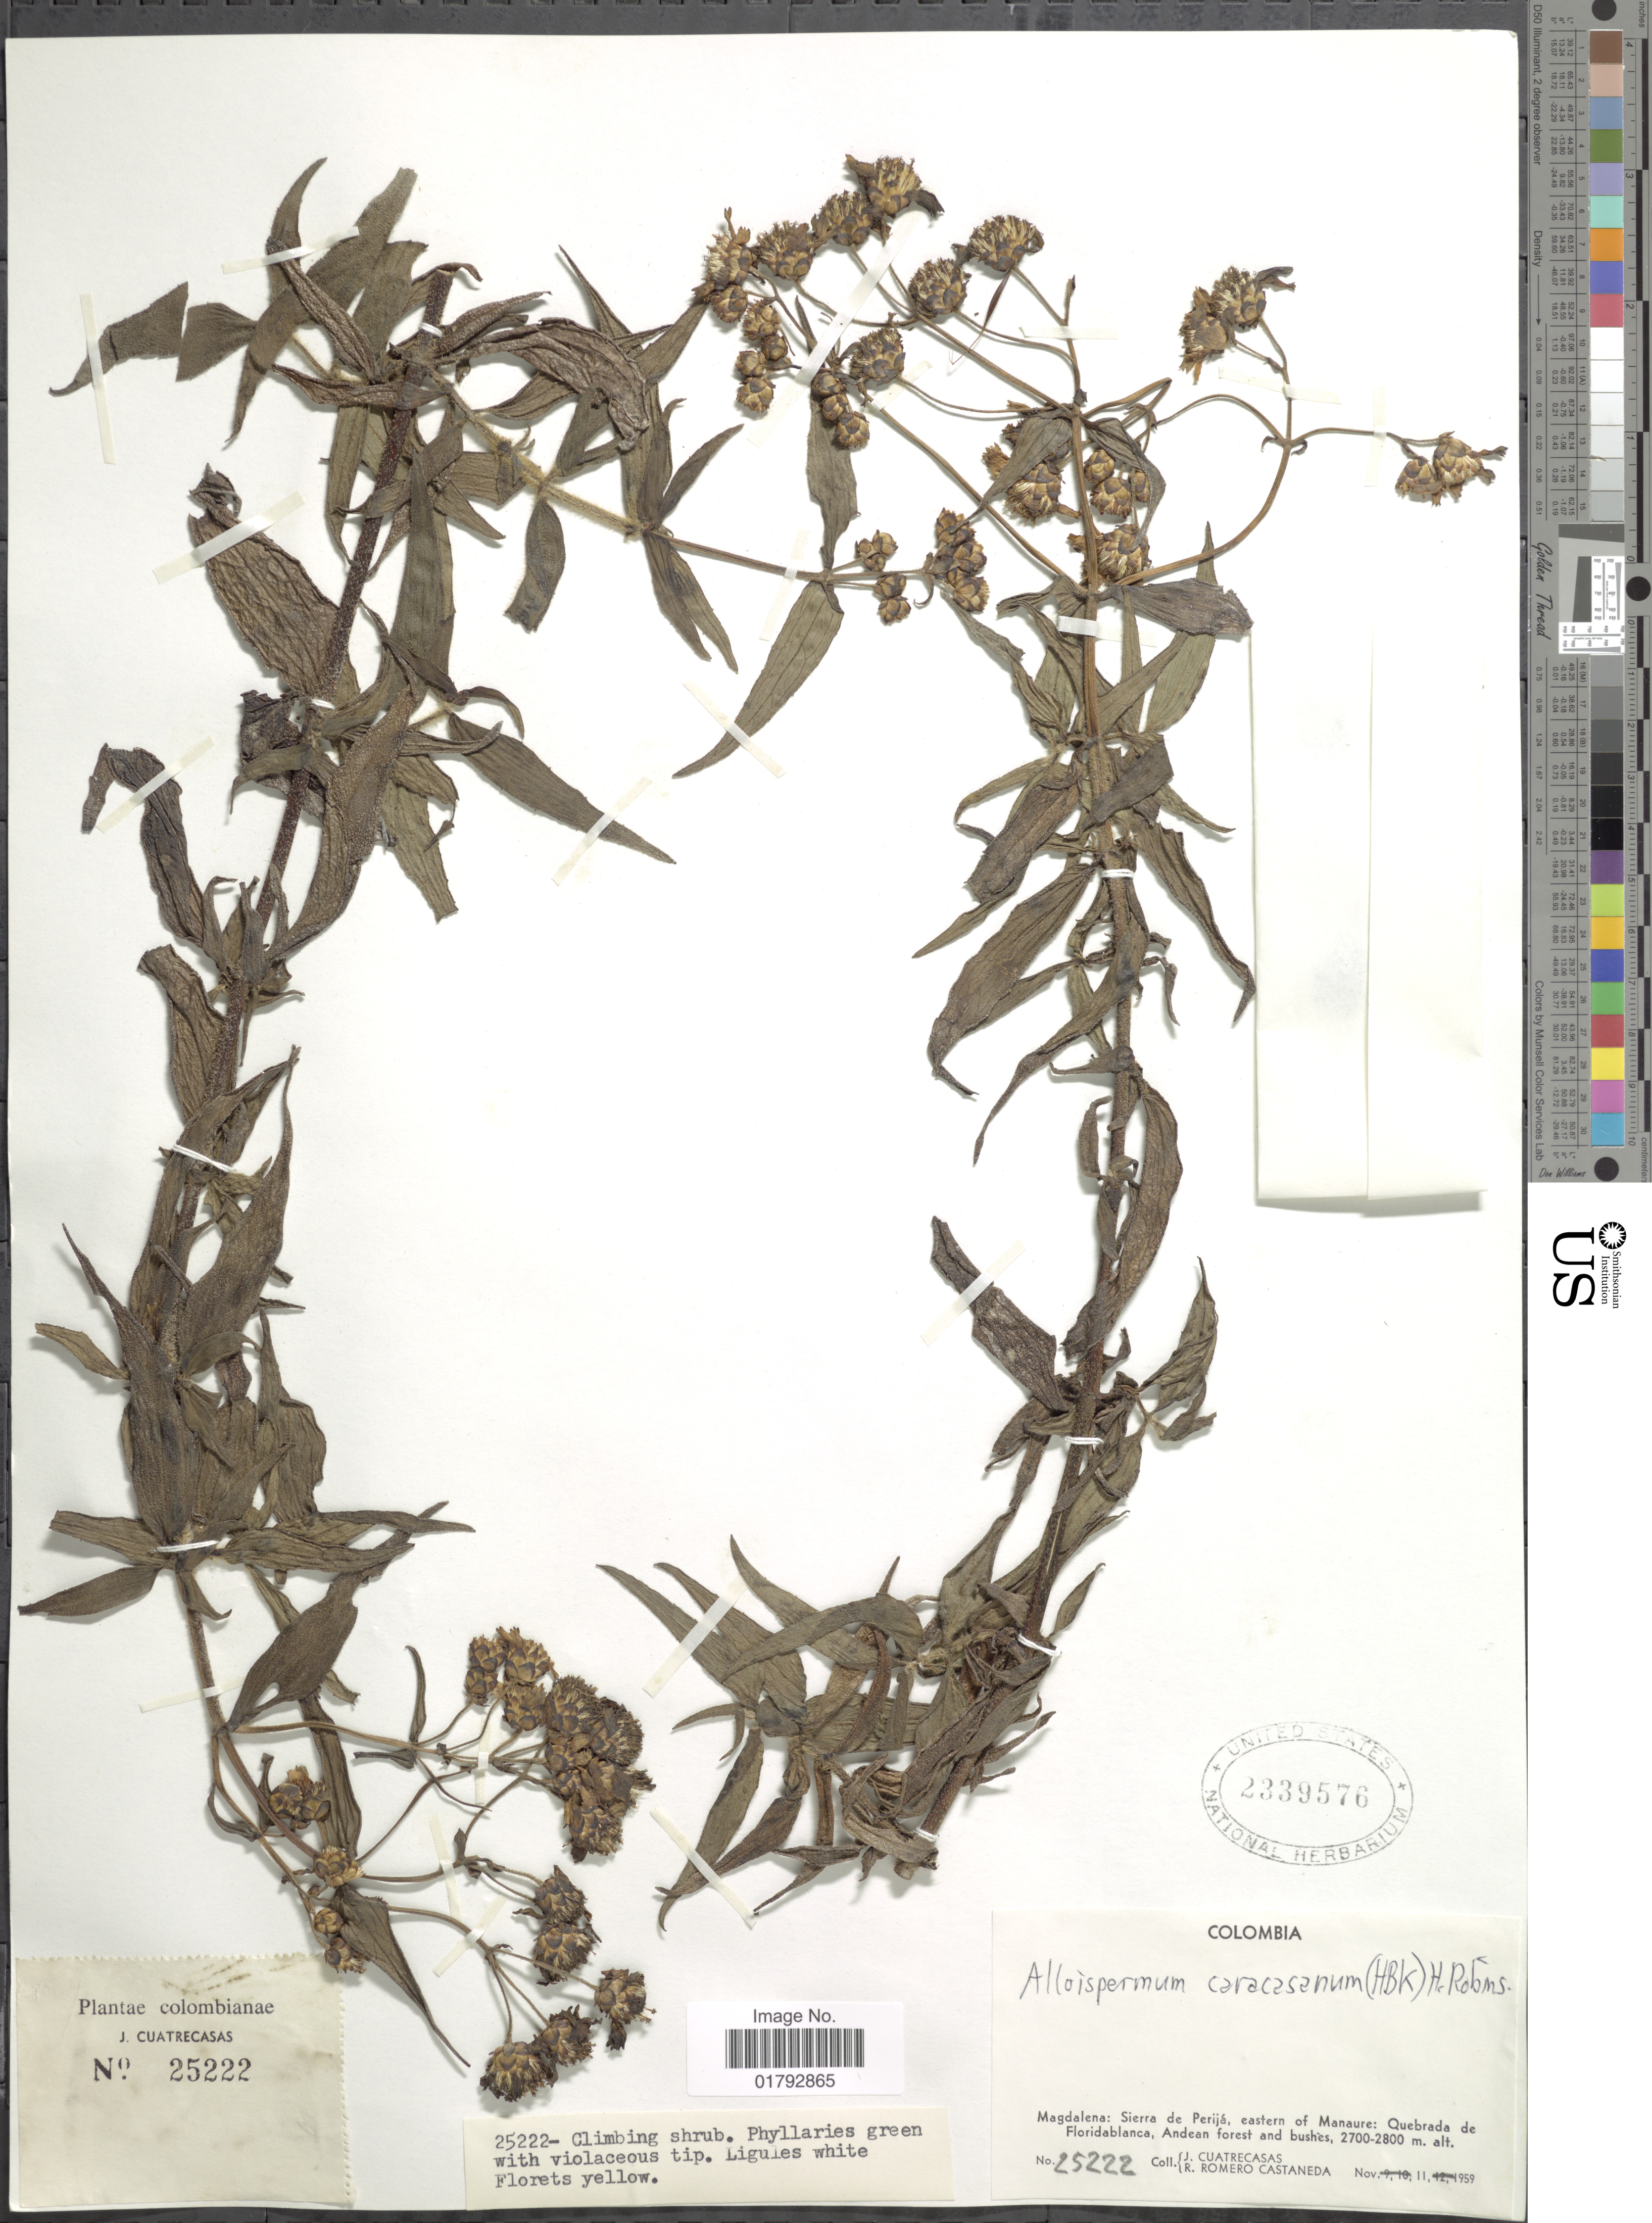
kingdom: Plantae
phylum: Tracheophyta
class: Magnoliopsida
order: Asterales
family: Asteraceae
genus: Alloispermum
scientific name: Alloispermum caracasanum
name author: (Kunth) H. Rob.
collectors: J. Cuatrecasas & R. Romero Castañeda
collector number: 25222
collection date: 1959-11-11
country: Colombia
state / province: Magdalena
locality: Magdalena: Sierra de Perija, eastern of Manaure: Quebrada de Floridablanca, Andean forest and bushes.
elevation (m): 2700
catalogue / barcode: US 2339576